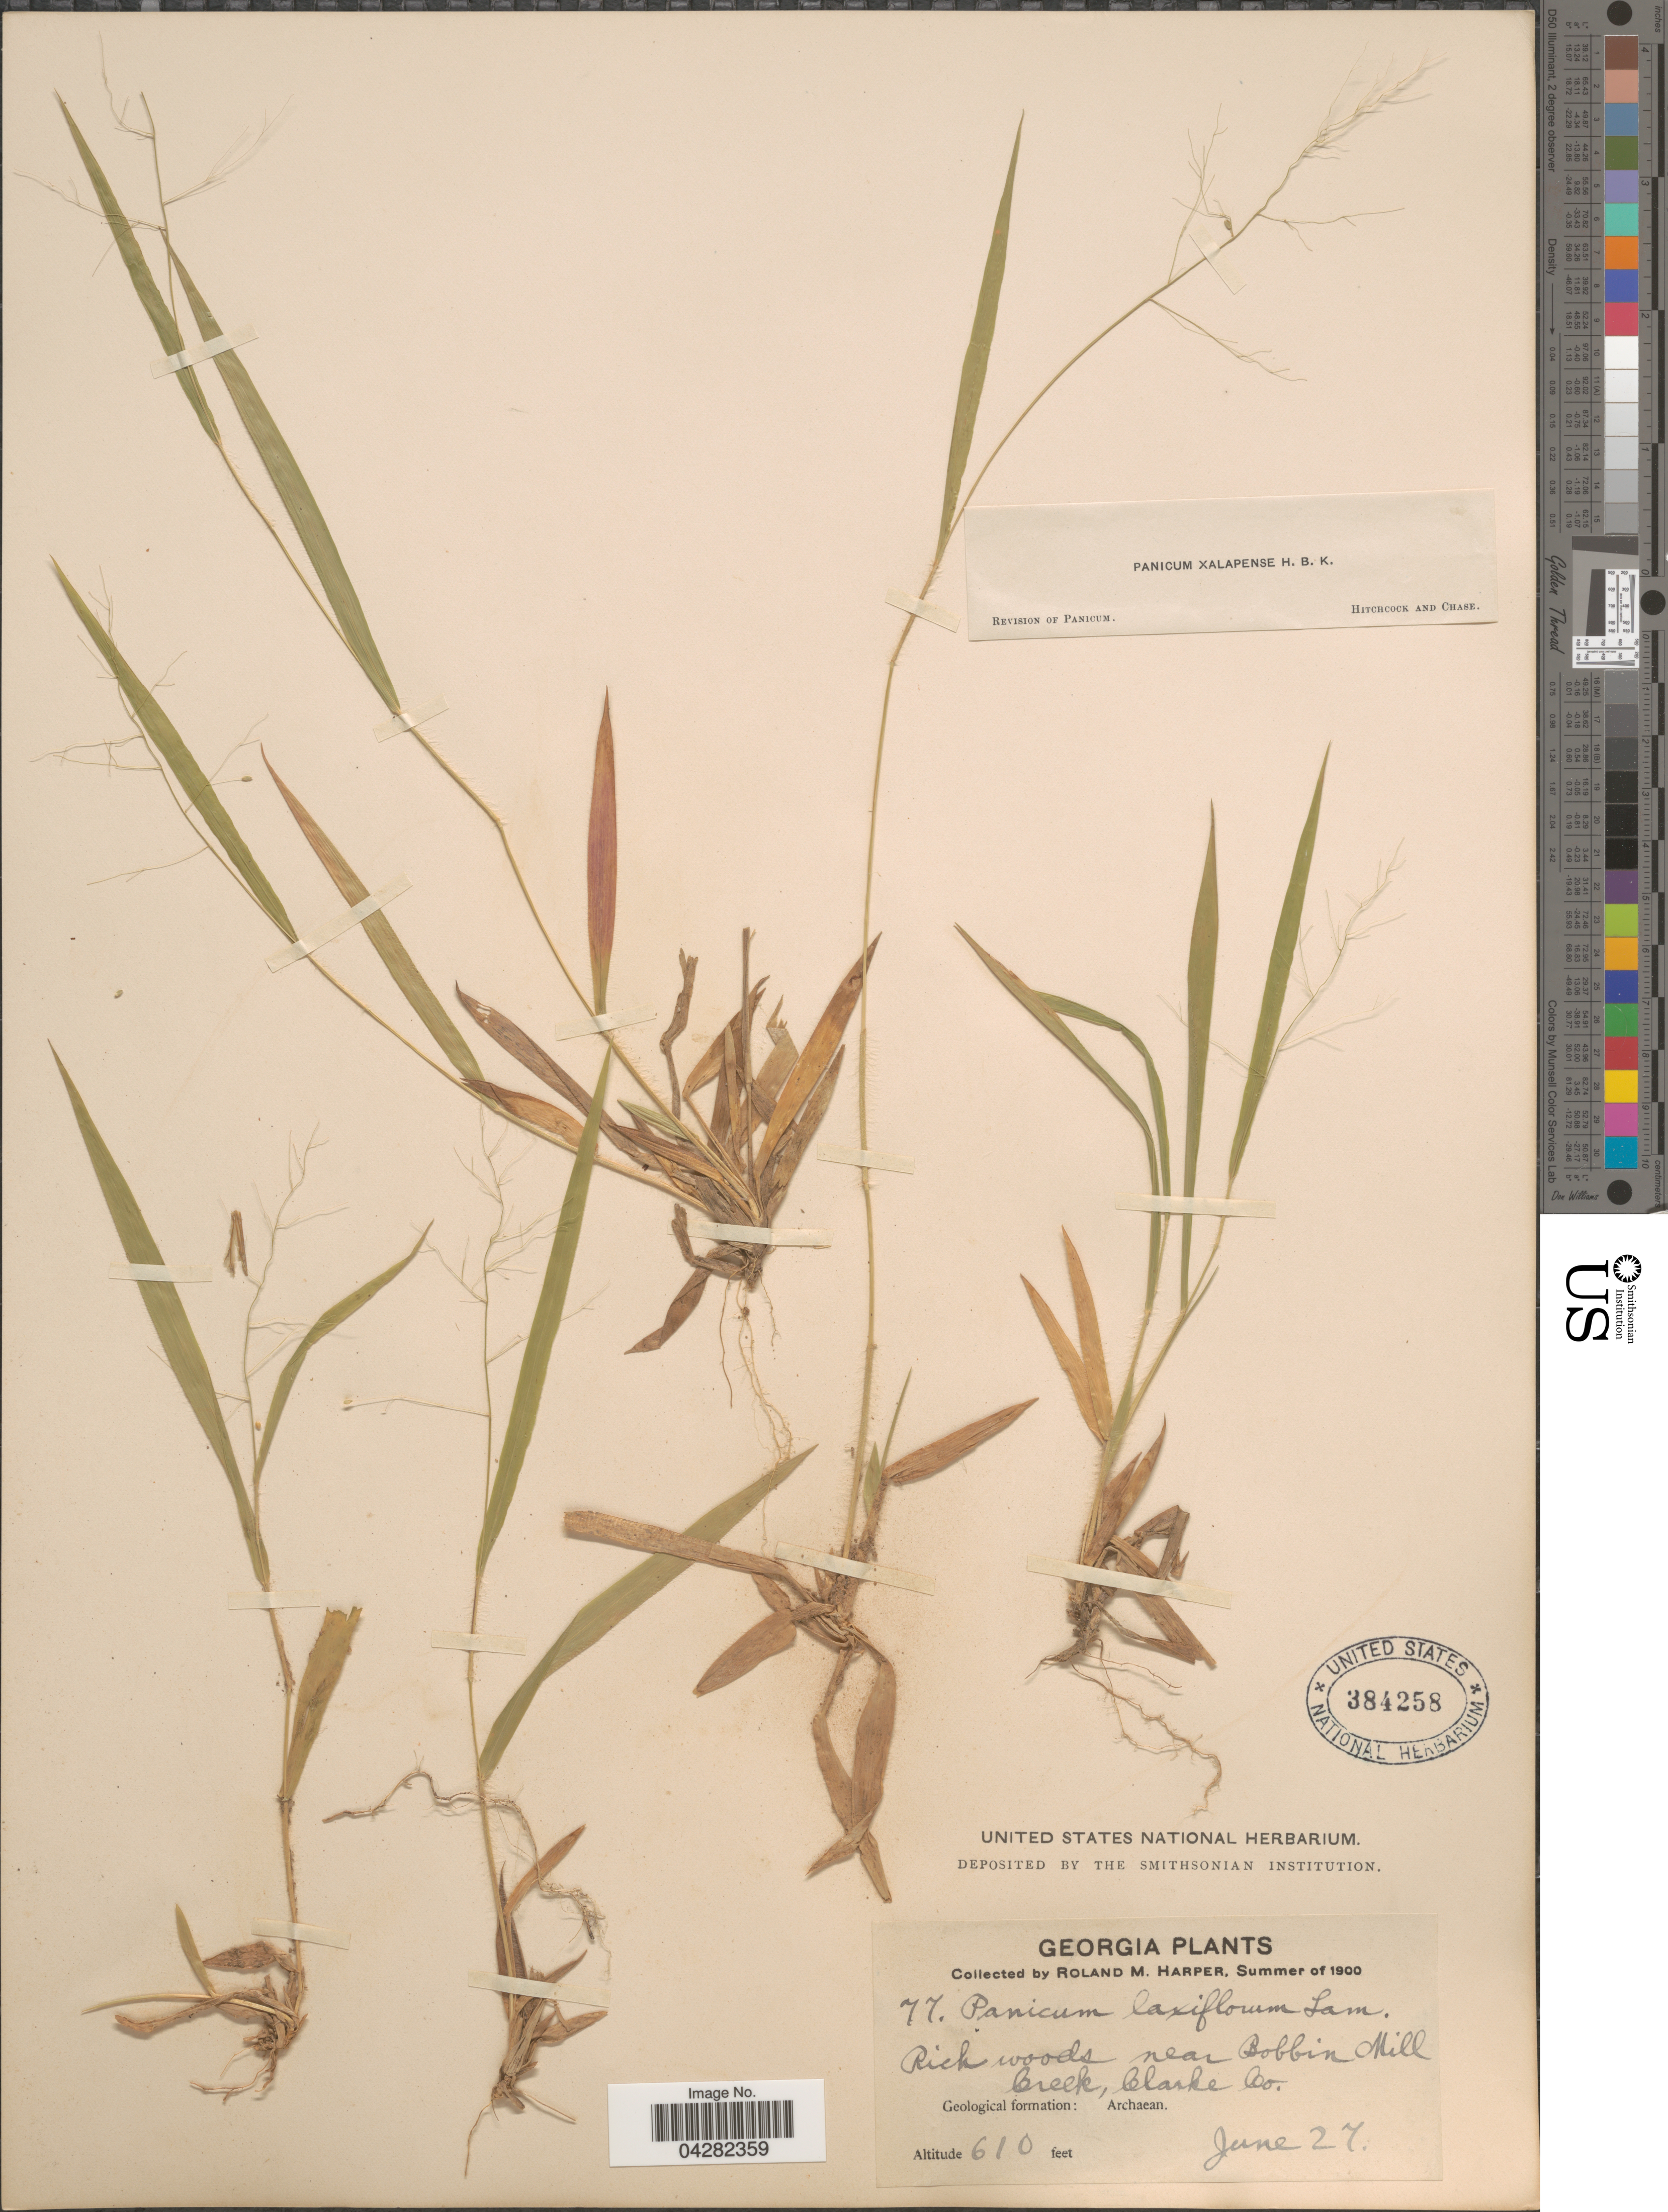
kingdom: Plantae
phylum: Tracheophyta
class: Liliopsida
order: Poales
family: Poaceae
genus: Dichanthelium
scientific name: Dichanthelium laxiflorum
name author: (Lam.) Gould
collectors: R. M. Harper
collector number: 77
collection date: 1900-06-27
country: United States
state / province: Georgia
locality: Rich woods near Bobbin Mill Creek, Clarke Co. Geological formation: Archaean.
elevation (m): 186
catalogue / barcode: US 384258